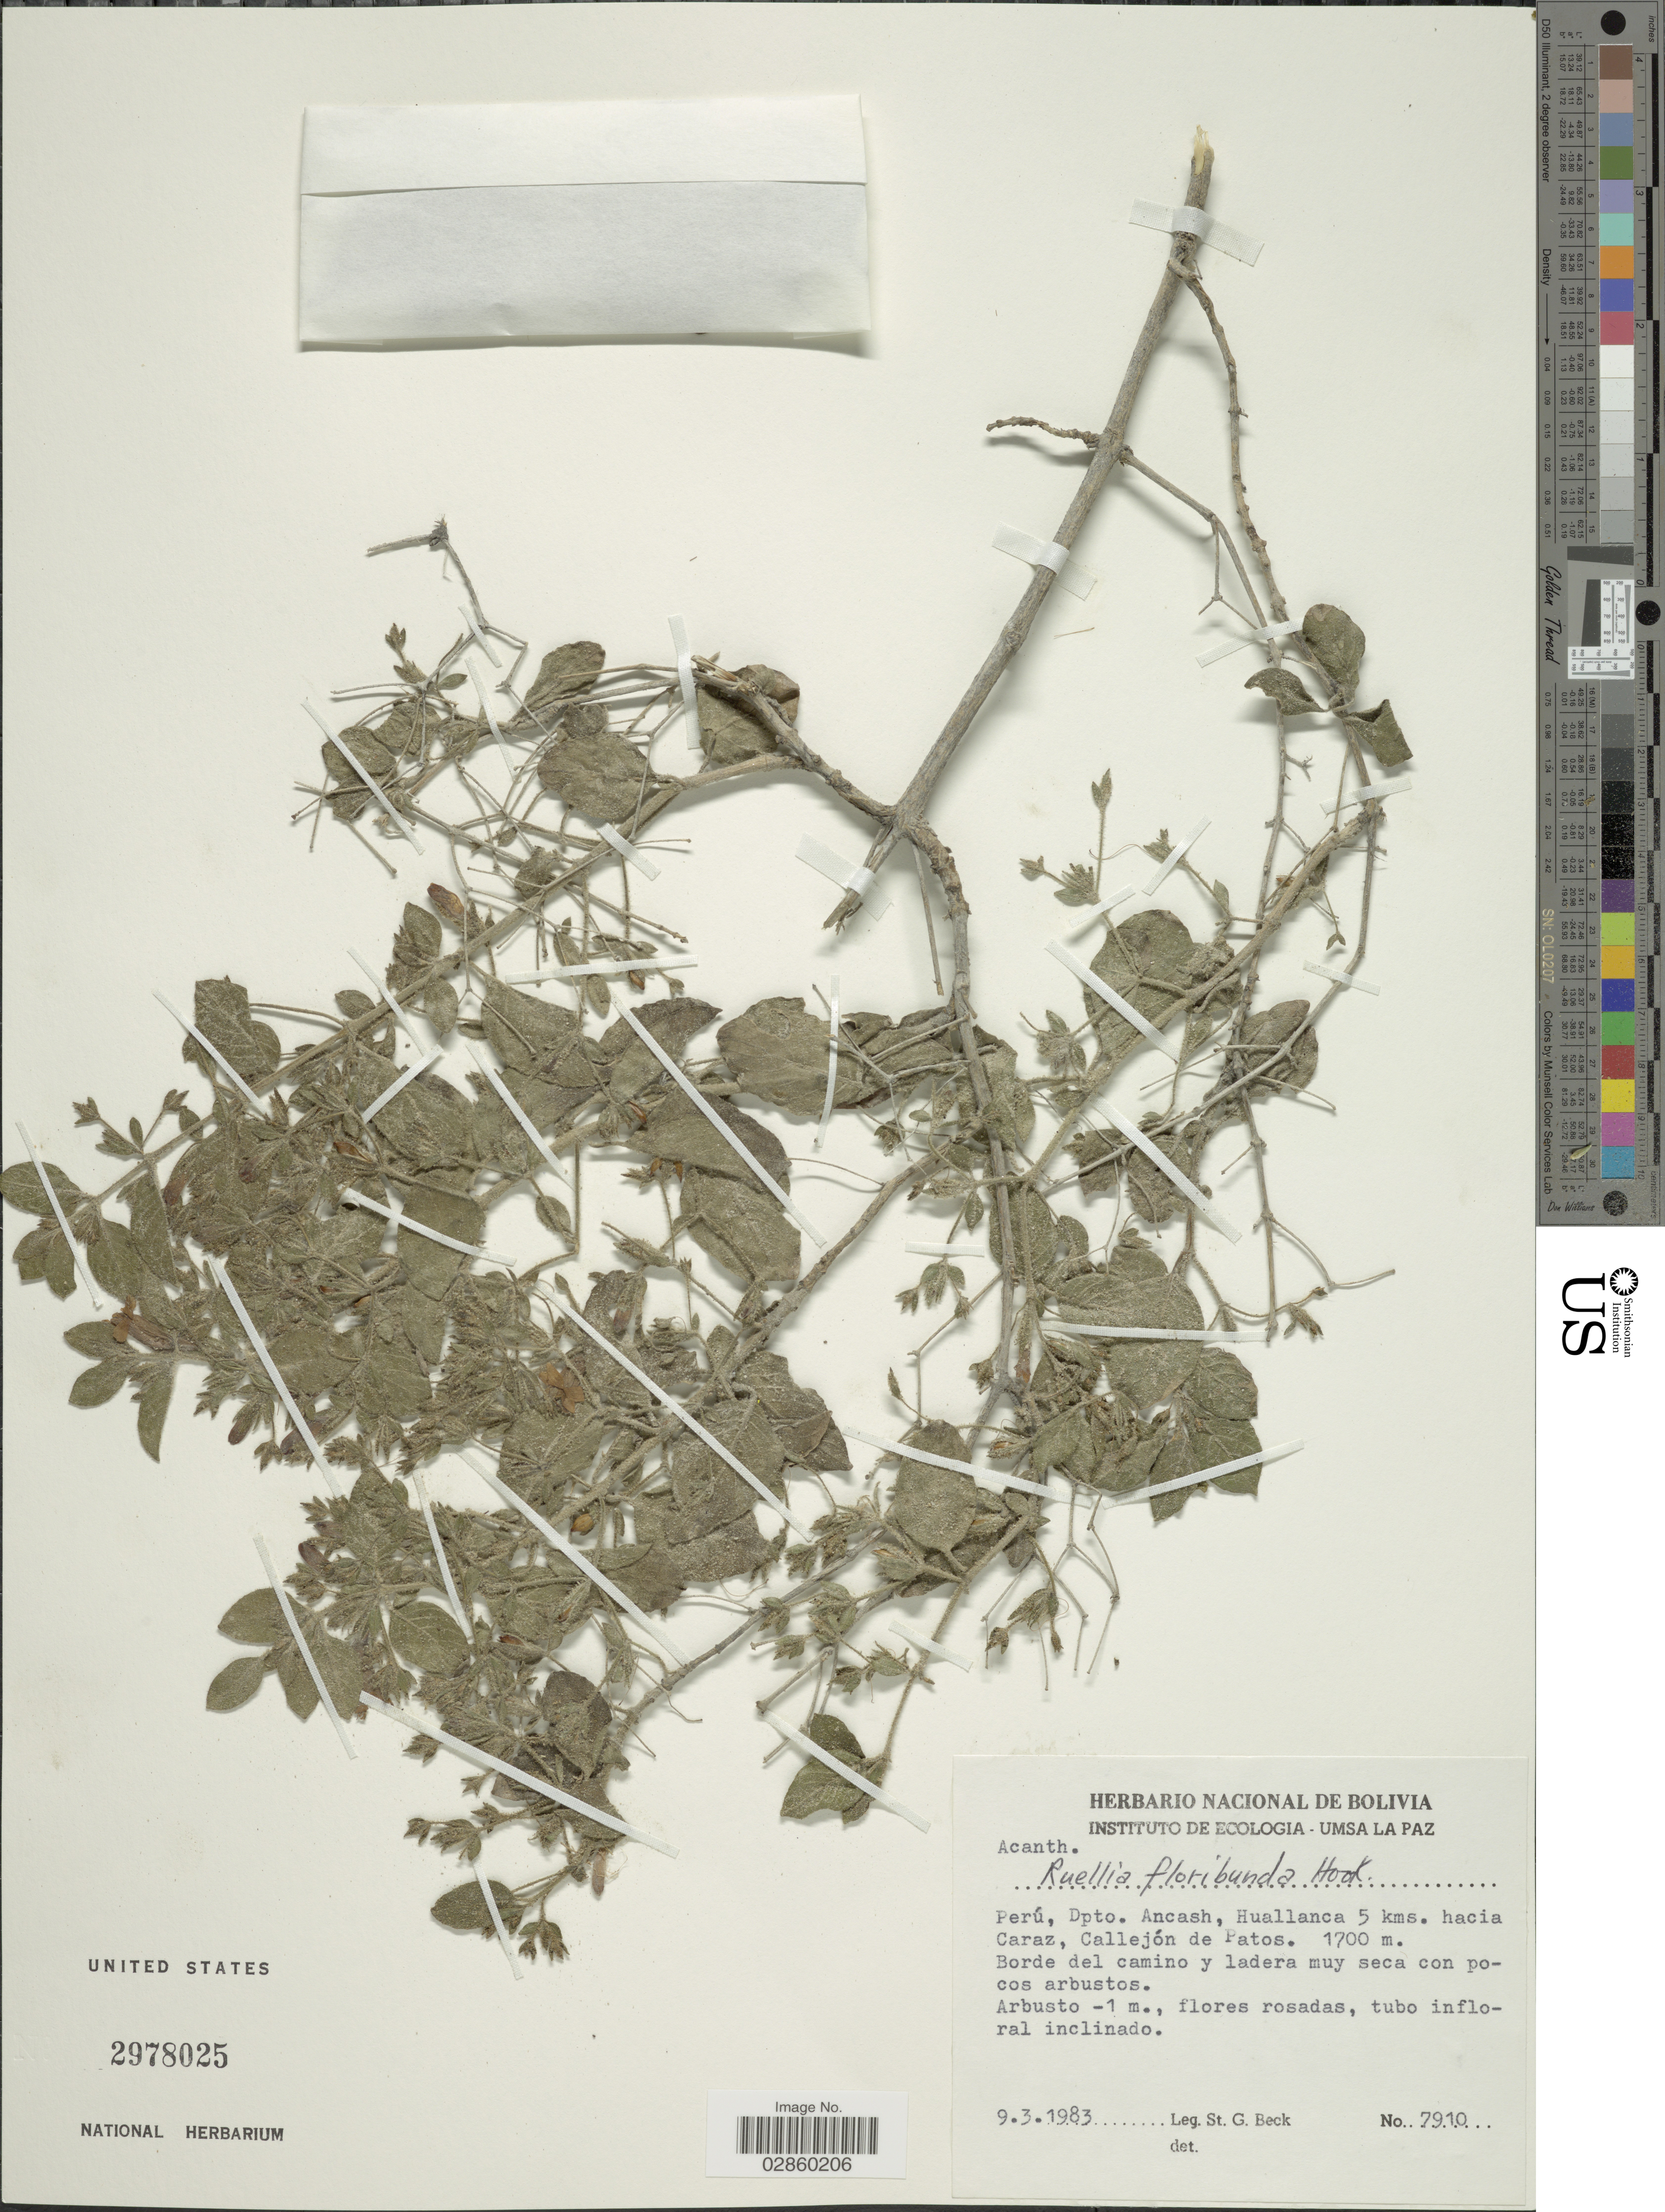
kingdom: Plantae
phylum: Tracheophyta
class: Magnoliopsida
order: Lamiales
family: Acanthaceae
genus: Ruellia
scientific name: Ruellia floribunda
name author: Hook.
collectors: S. G. Beck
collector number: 7910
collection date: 1983-03-09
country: Peru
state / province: Ancash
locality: Dpto. Ancash, Huallanca 5 kms. hacia Caraz, Callejón de Patos.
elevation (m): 1700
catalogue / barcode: US 2978025